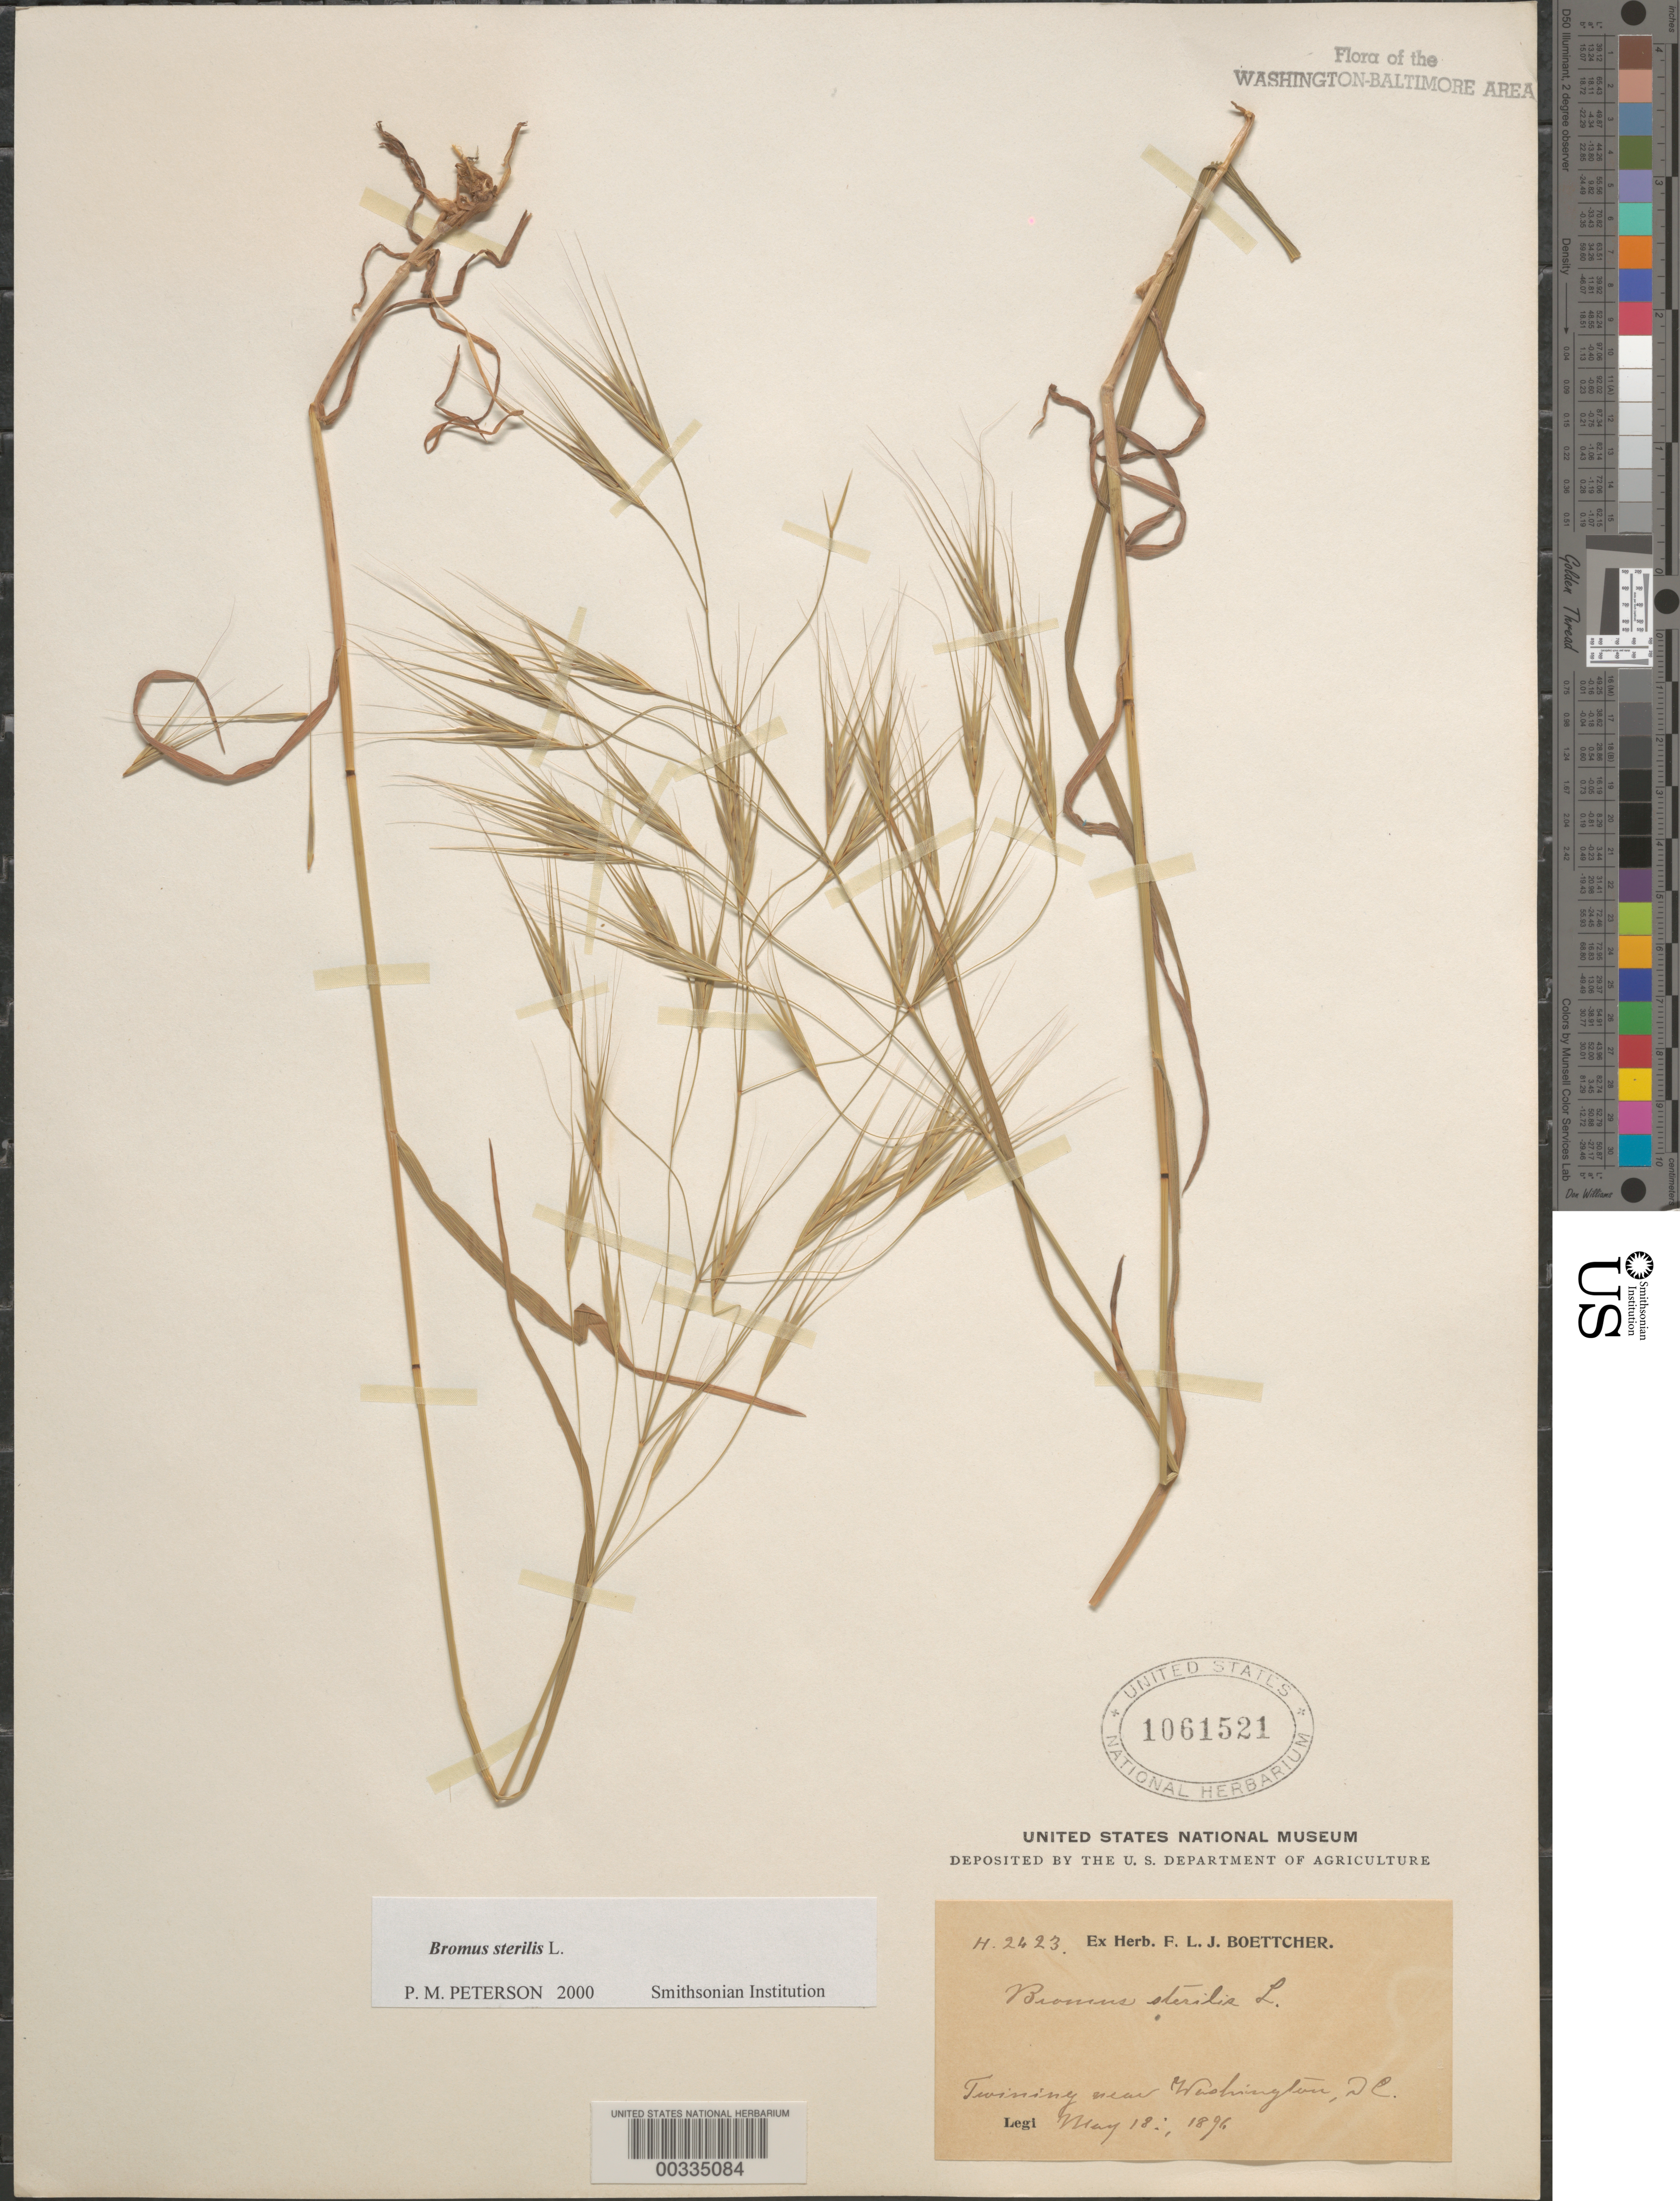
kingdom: Plantae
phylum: Tracheophyta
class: Liliopsida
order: Poales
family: Poaceae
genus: Bromus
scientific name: Bromus sterilis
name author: L.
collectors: F. Boettcher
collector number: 2423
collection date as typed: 18 May 1896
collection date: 1896-05-18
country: United States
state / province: District of Columbia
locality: Twining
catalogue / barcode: US 1061521